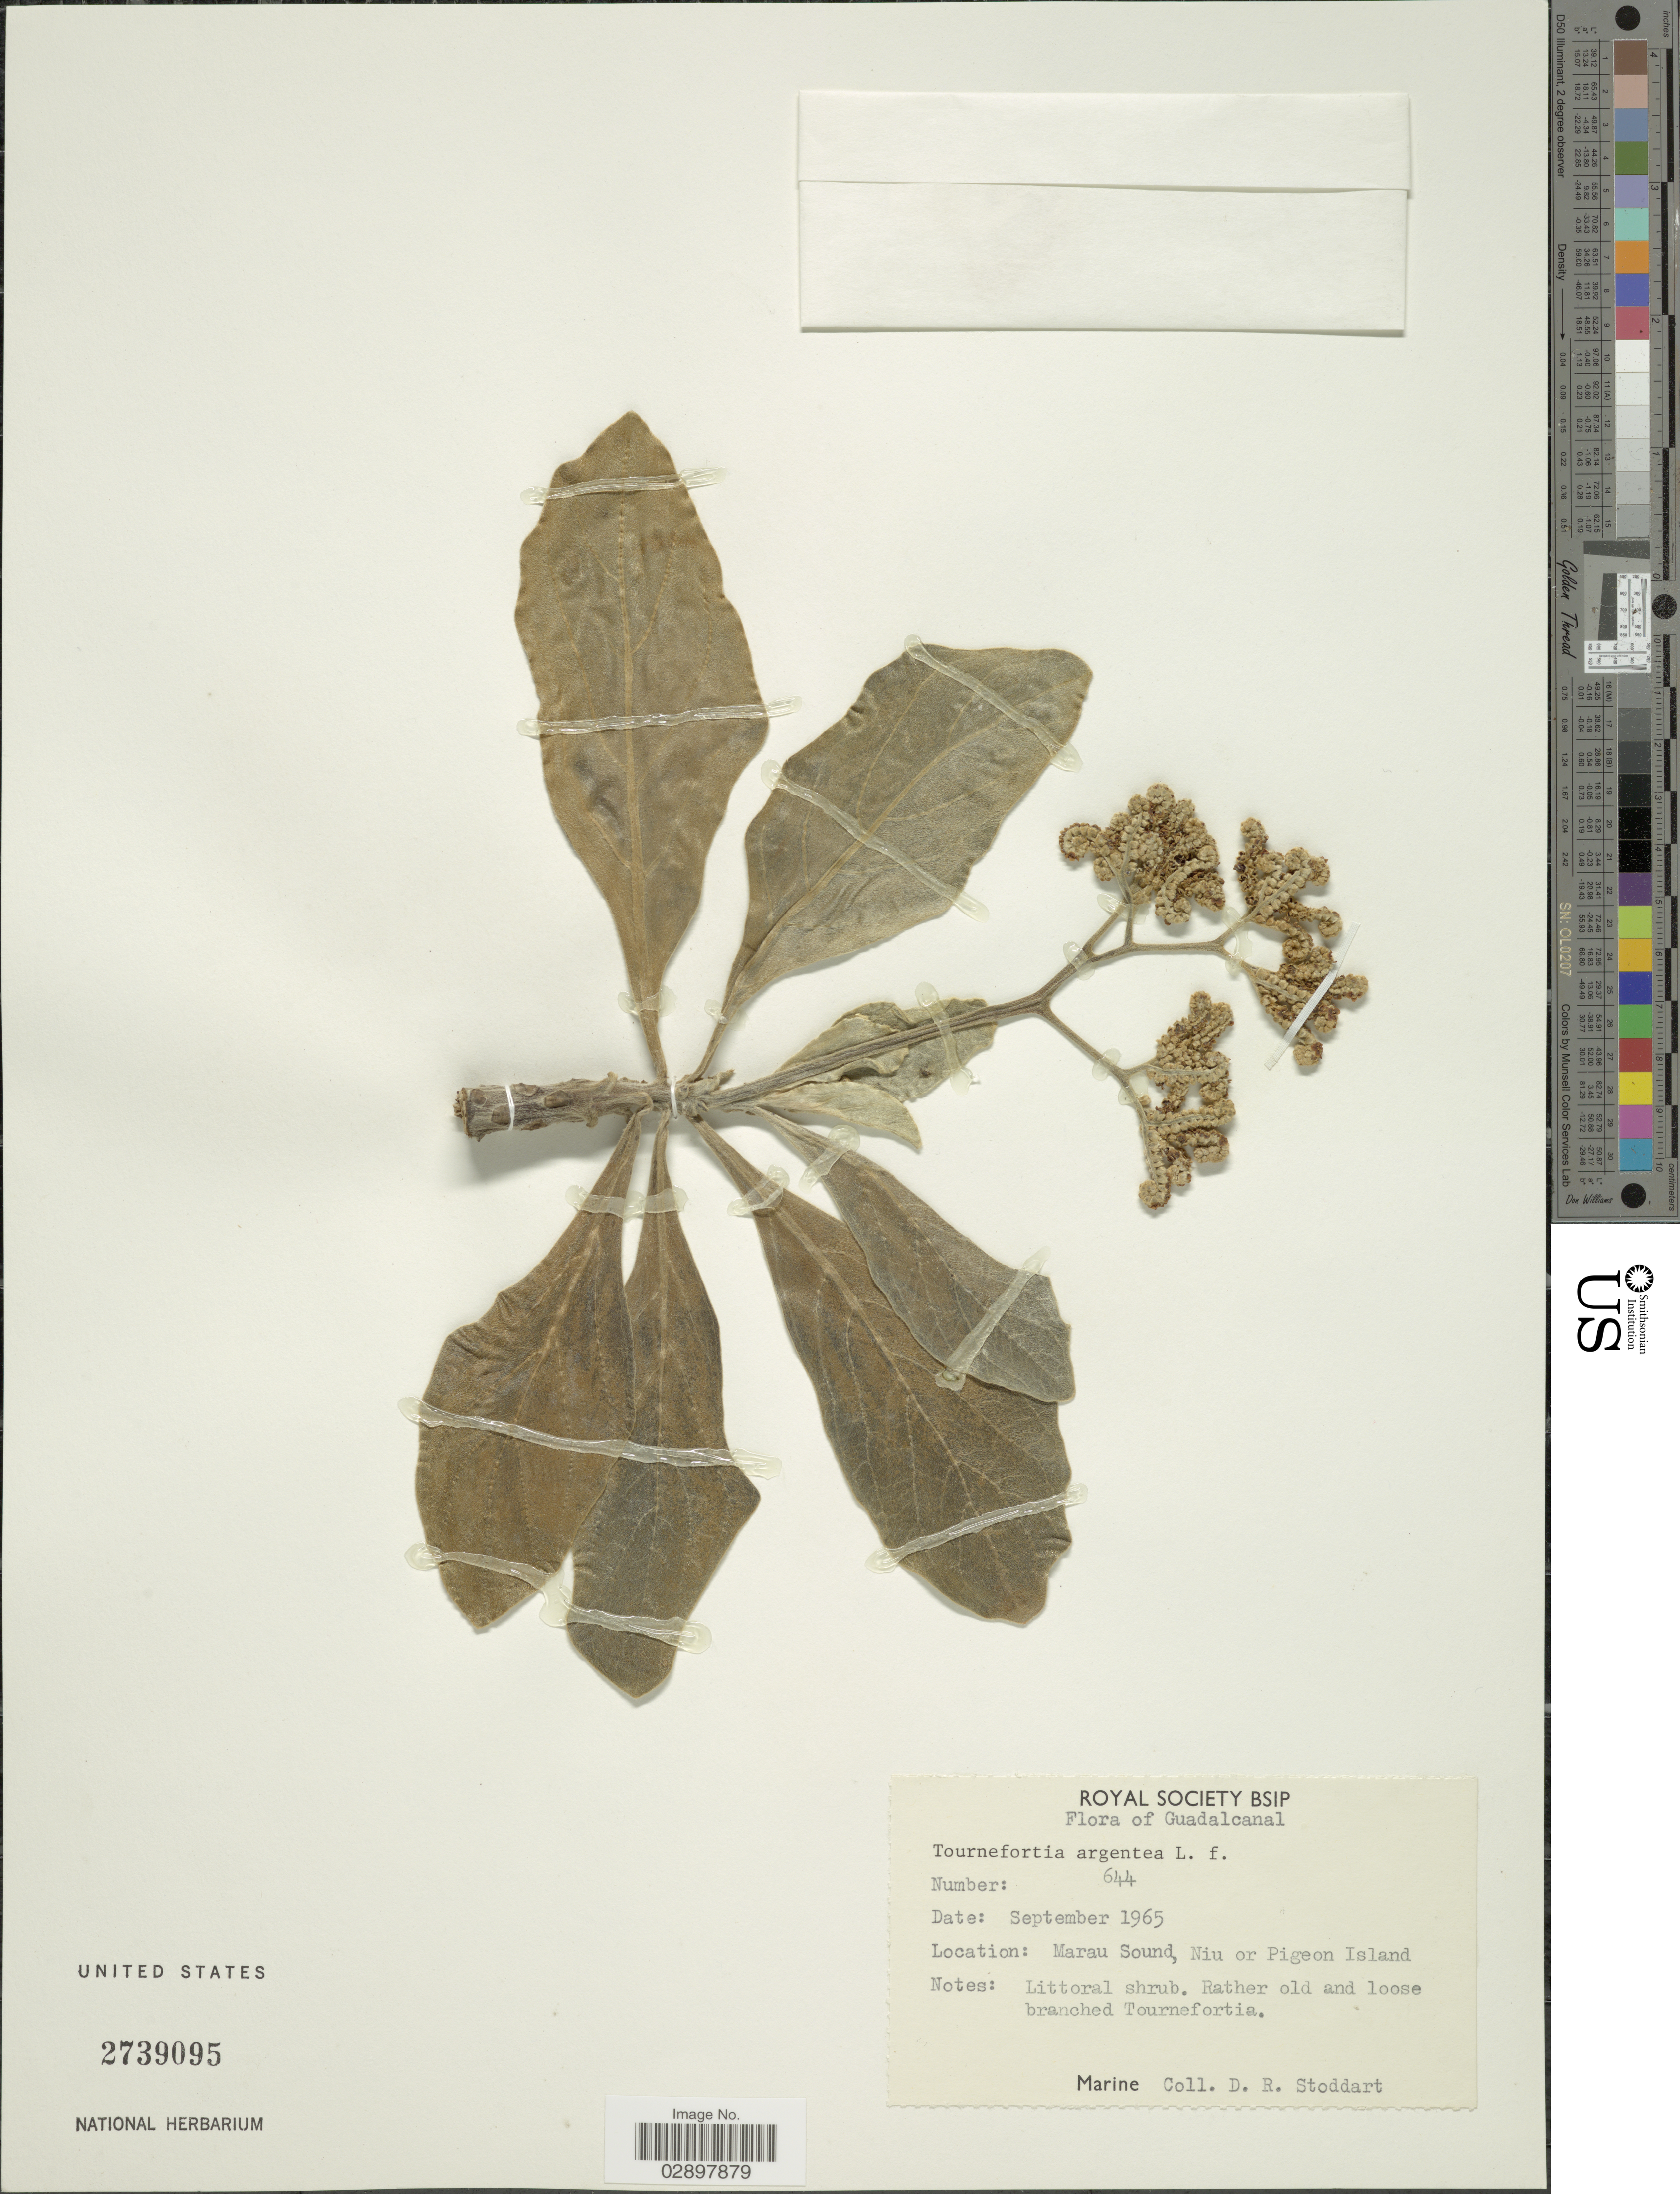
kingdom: Plantae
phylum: Tracheophyta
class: Magnoliopsida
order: Boraginales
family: Heliotropiaceae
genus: Heliotropium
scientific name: Heliotropium arboreum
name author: (Blanco) Mabberley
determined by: Wagner, W. L., (BOT), Smithsonian Institution - National Museum of Natural History (UNITED STATES)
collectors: D. R. Stoddart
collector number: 644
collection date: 1965-09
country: Solomon Islands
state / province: Solomon Islands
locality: Guadalcanal. Marau Sound, Niu or Pigeon Island.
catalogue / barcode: US 2739095